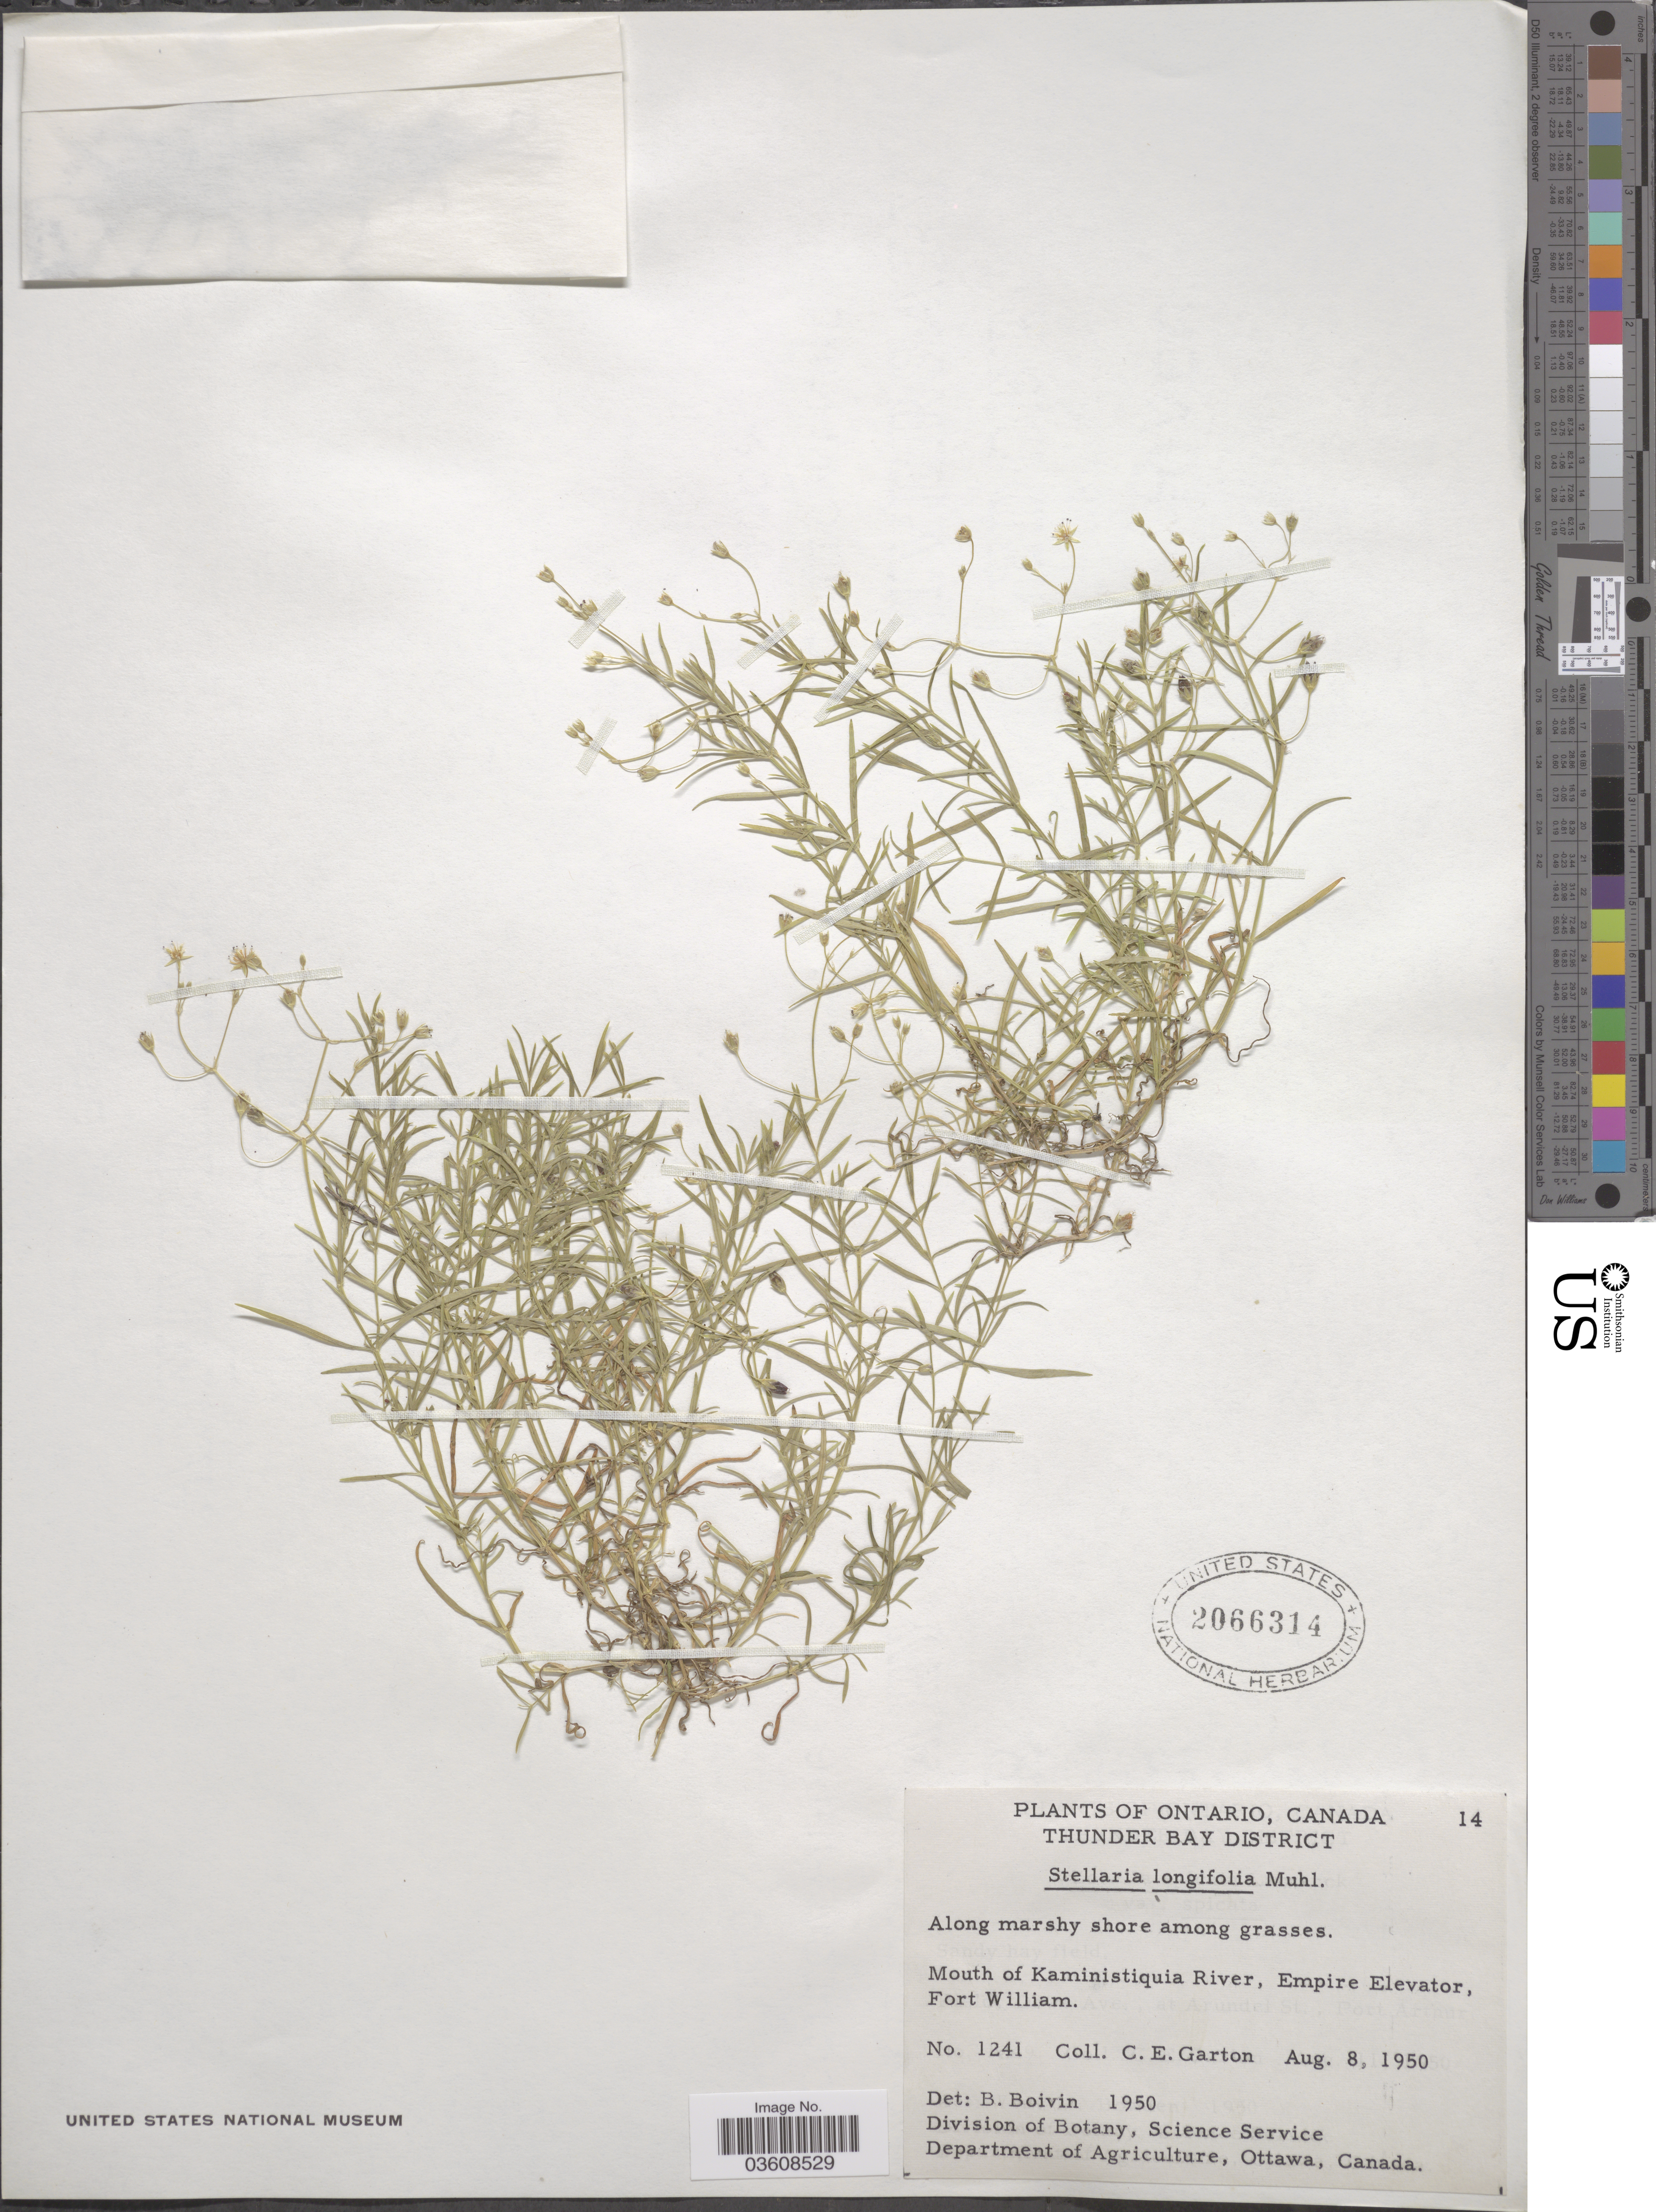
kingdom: Plantae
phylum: Tracheophyta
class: Magnoliopsida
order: Caryophyllales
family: Caryophyllaceae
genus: Stellaria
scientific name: Stellaria longifolia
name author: Muhl. ex Willd.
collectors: C. E. Garton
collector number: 1241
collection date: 1950-08-08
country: Canada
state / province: Ontario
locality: Thunder Bay District. Mouth of Kaministiquia River, Empire Elevator, Fort William.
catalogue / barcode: US 2066314